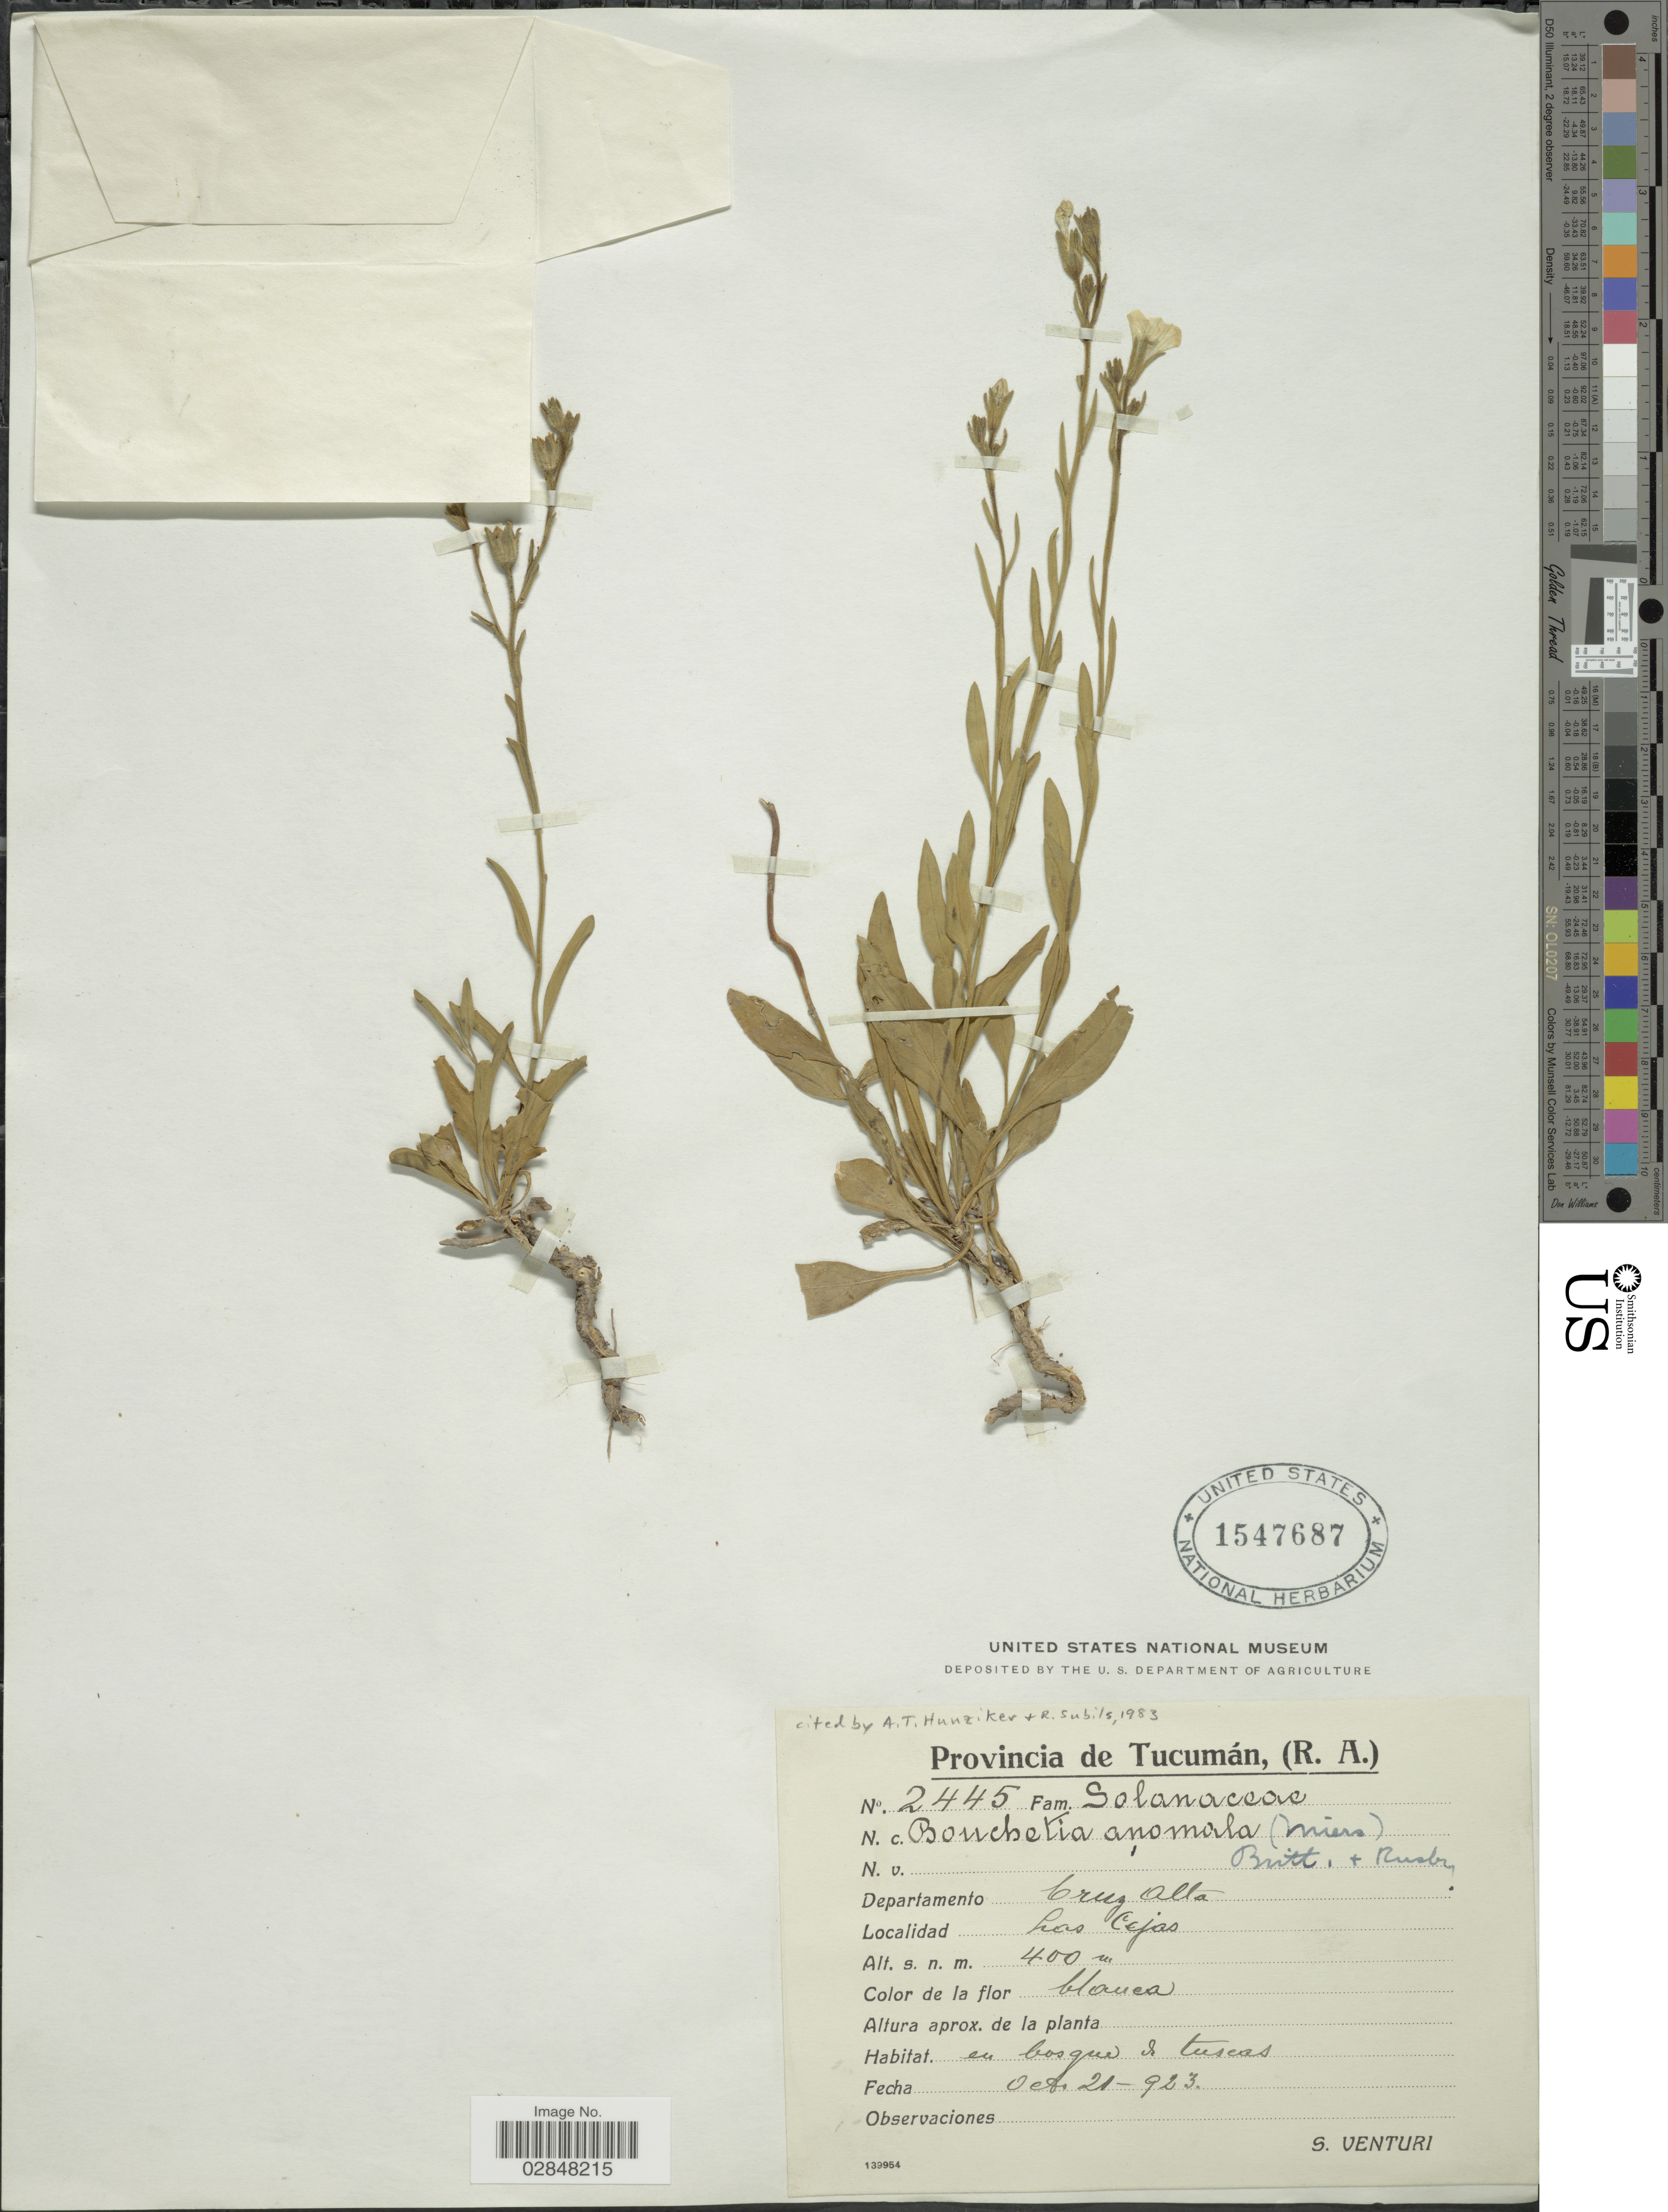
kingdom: Plantae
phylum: Tracheophyta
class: Magnoliopsida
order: Solanales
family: Solanaceae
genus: Bouchetia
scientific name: Bouchetia anomala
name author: (Miers) & Rusby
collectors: S. Venturi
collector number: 2445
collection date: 1923-10-21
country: Argentina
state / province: Tucuman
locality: Departamento Cruz Alta. Las Cejas.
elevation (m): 400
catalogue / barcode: US 1547687